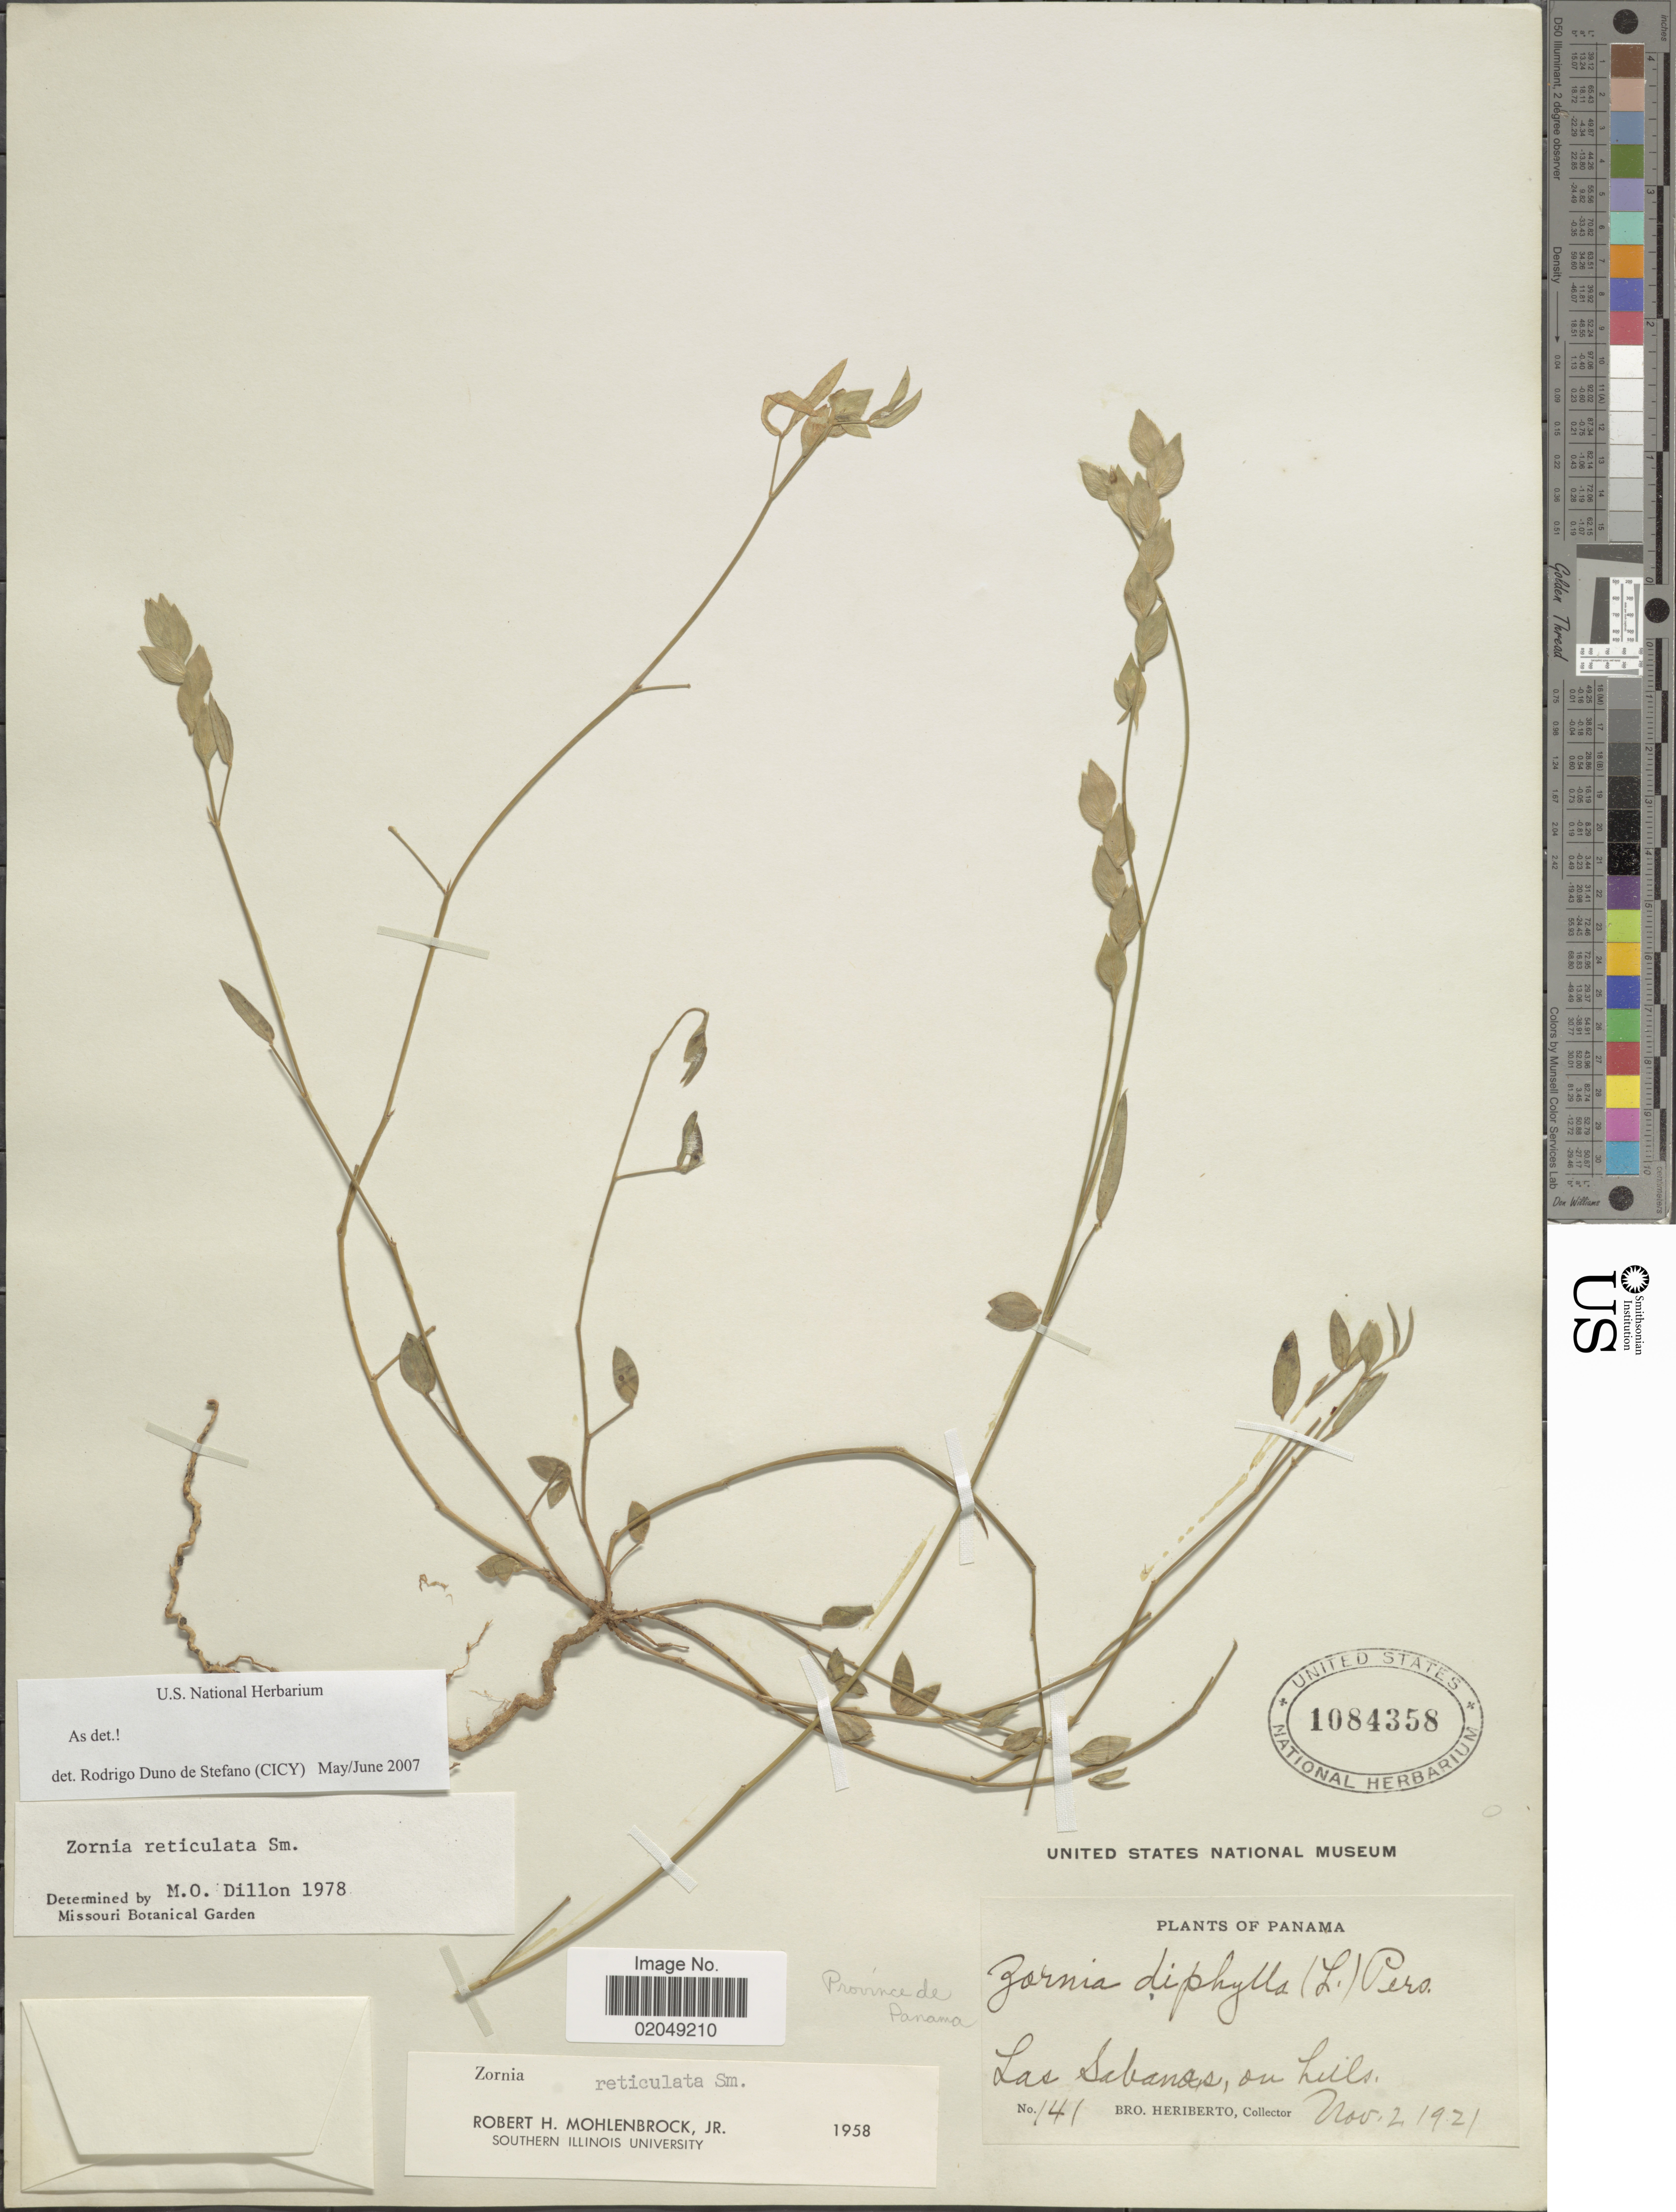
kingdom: Plantae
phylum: Tracheophyta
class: Magnoliopsida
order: Fabales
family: Fabaceae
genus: Zornia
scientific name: Zornia reticulata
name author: Sm.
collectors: B. Heriberto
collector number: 141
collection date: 1921-11-02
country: Panama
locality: Las Sabanas, on hills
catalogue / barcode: US 1084358